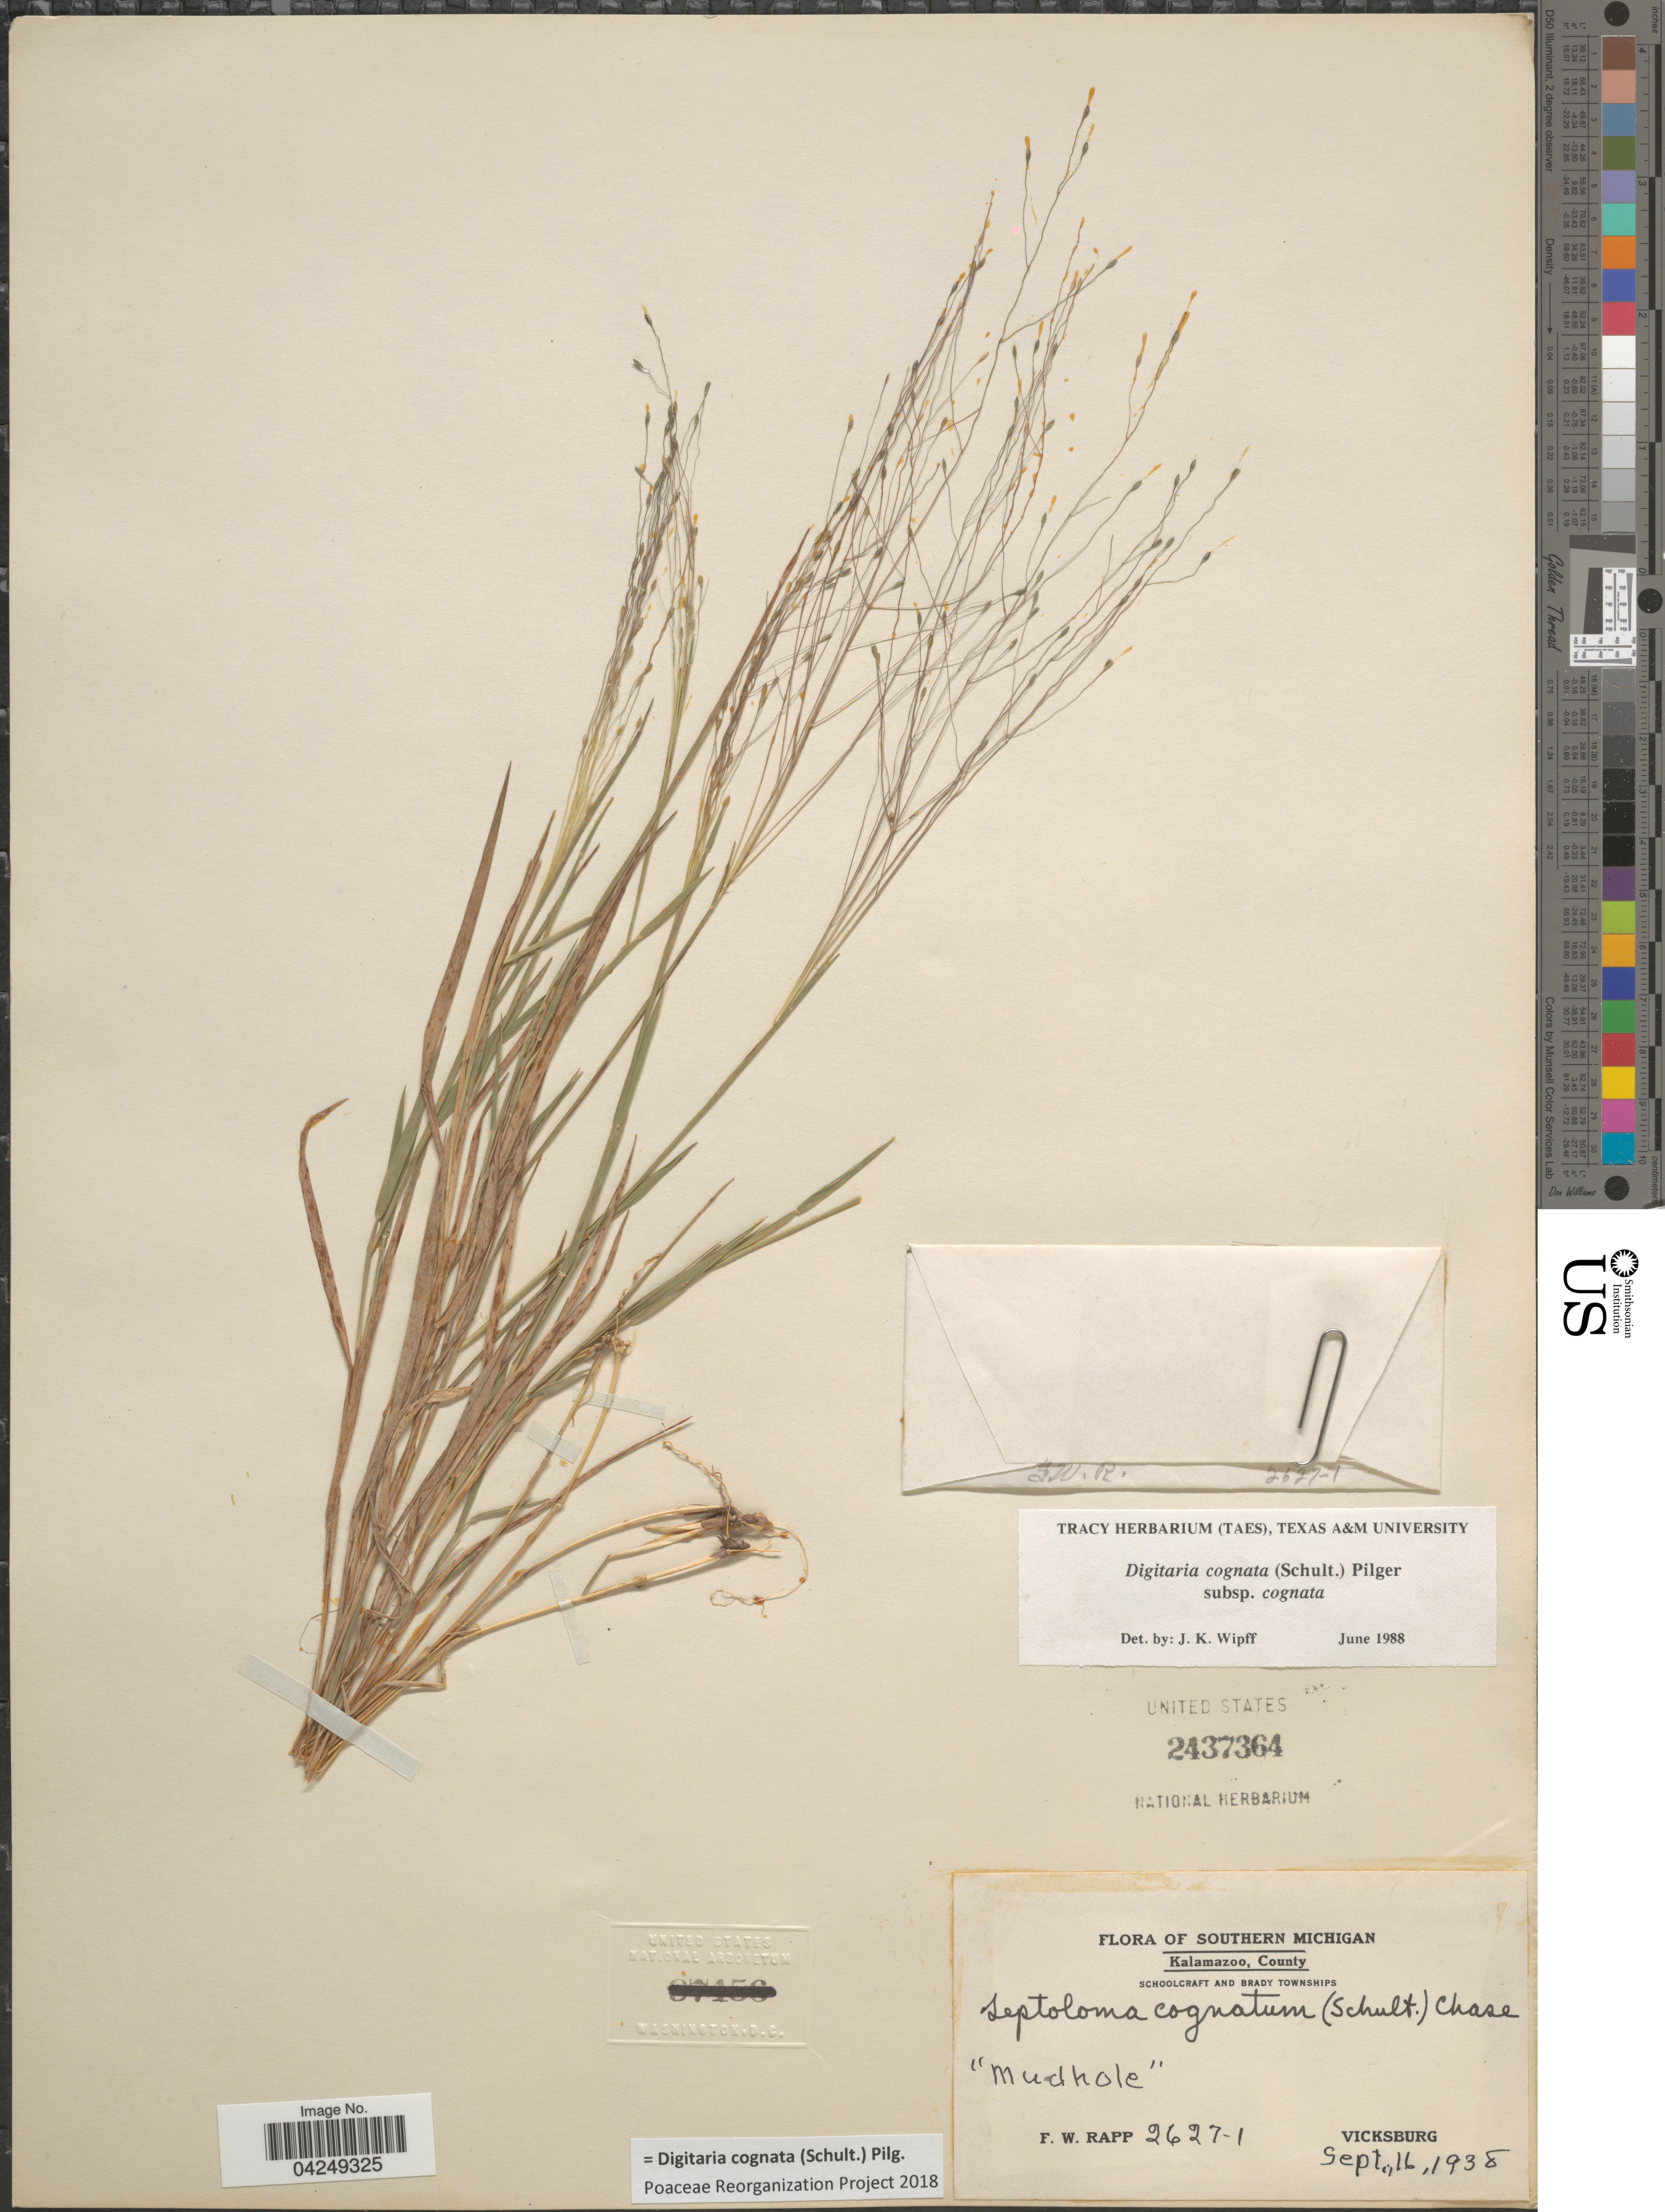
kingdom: Plantae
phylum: Tracheophyta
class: Liliopsida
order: Poales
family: Poaceae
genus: Digitaria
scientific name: Digitaria cognata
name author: (Scult.) Pilg.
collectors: F. Rapp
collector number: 2627-1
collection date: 1938-09-16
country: United States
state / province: Michigan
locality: Southern Michigan. Kalamazoo, County. Schoolcraft and Brady Townships. "Mudhole". Vicksburg.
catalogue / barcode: US 2437364